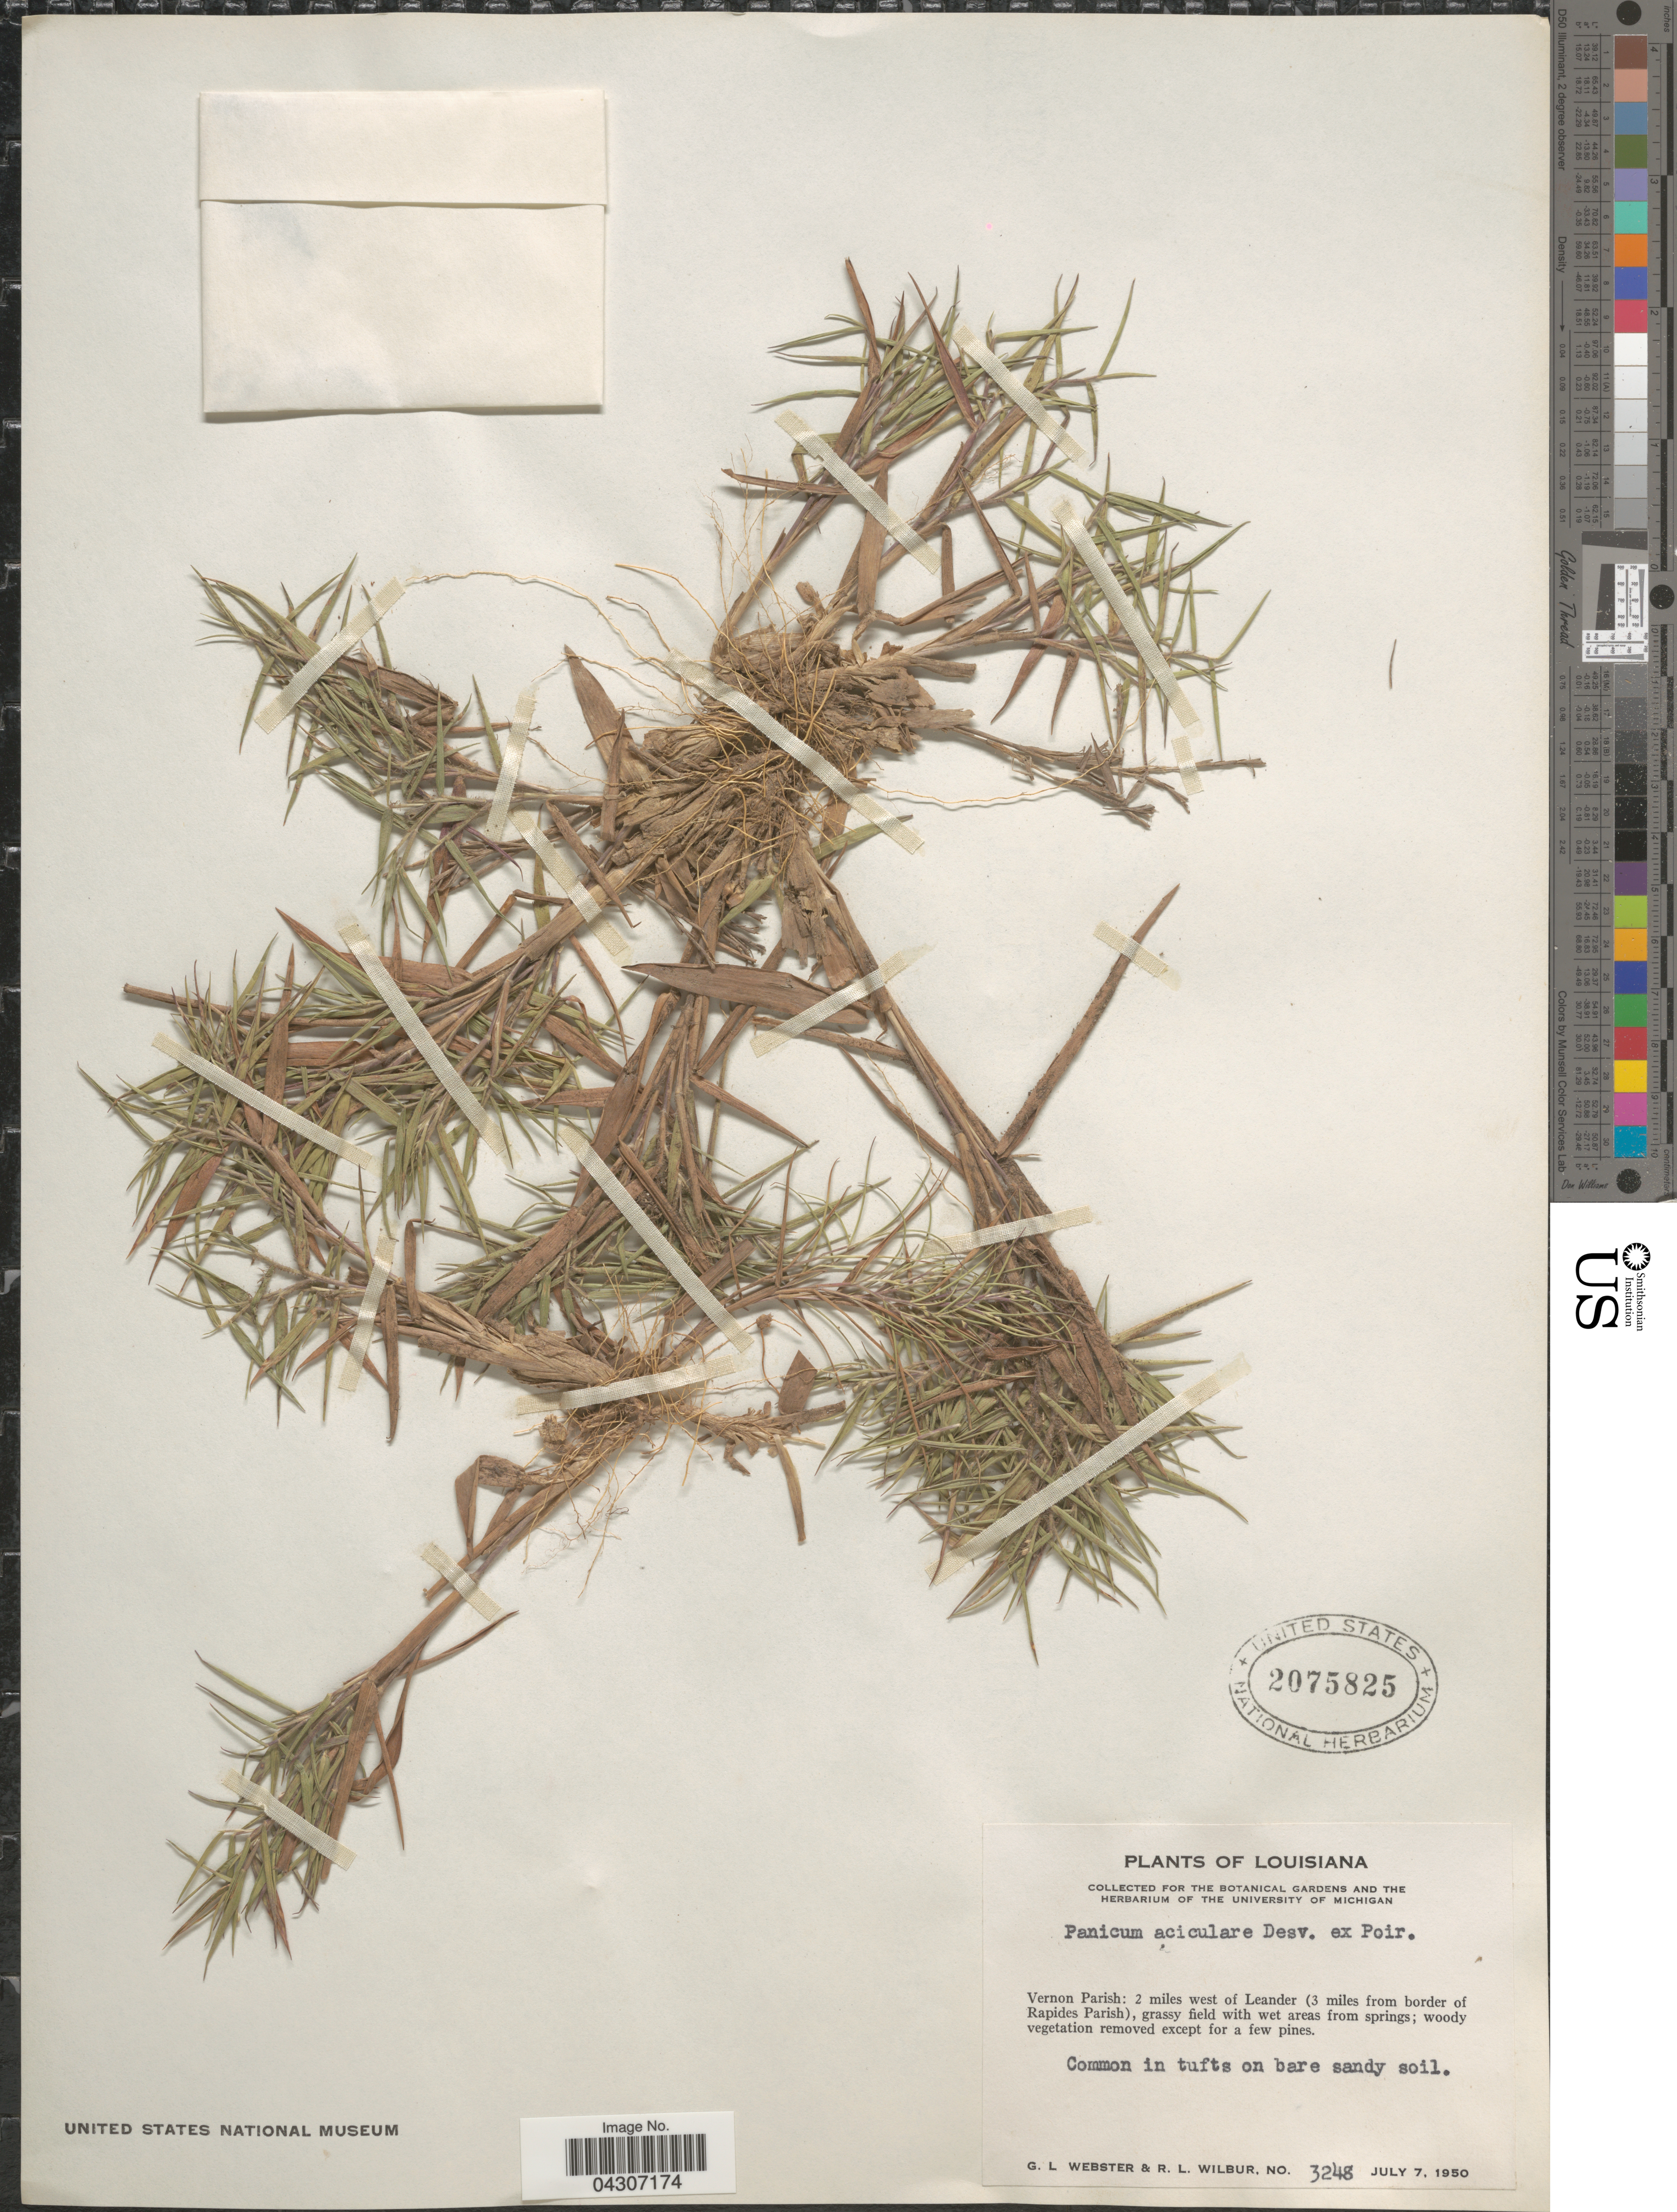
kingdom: Plantae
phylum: Tracheophyta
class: Liliopsida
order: Poales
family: Poaceae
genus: Dichanthelium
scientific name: Dichanthelium aciculare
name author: (Desv. ex Poir.) Gould & C.A. Clark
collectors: G. L. Webster & R. L. Wilbur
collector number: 3248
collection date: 1950-07-07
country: United States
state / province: Louisiana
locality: Vernon Parish: 2 miles west of Leander (3 miles from border of Rapides Parish), grassy field.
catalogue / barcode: US 2075825